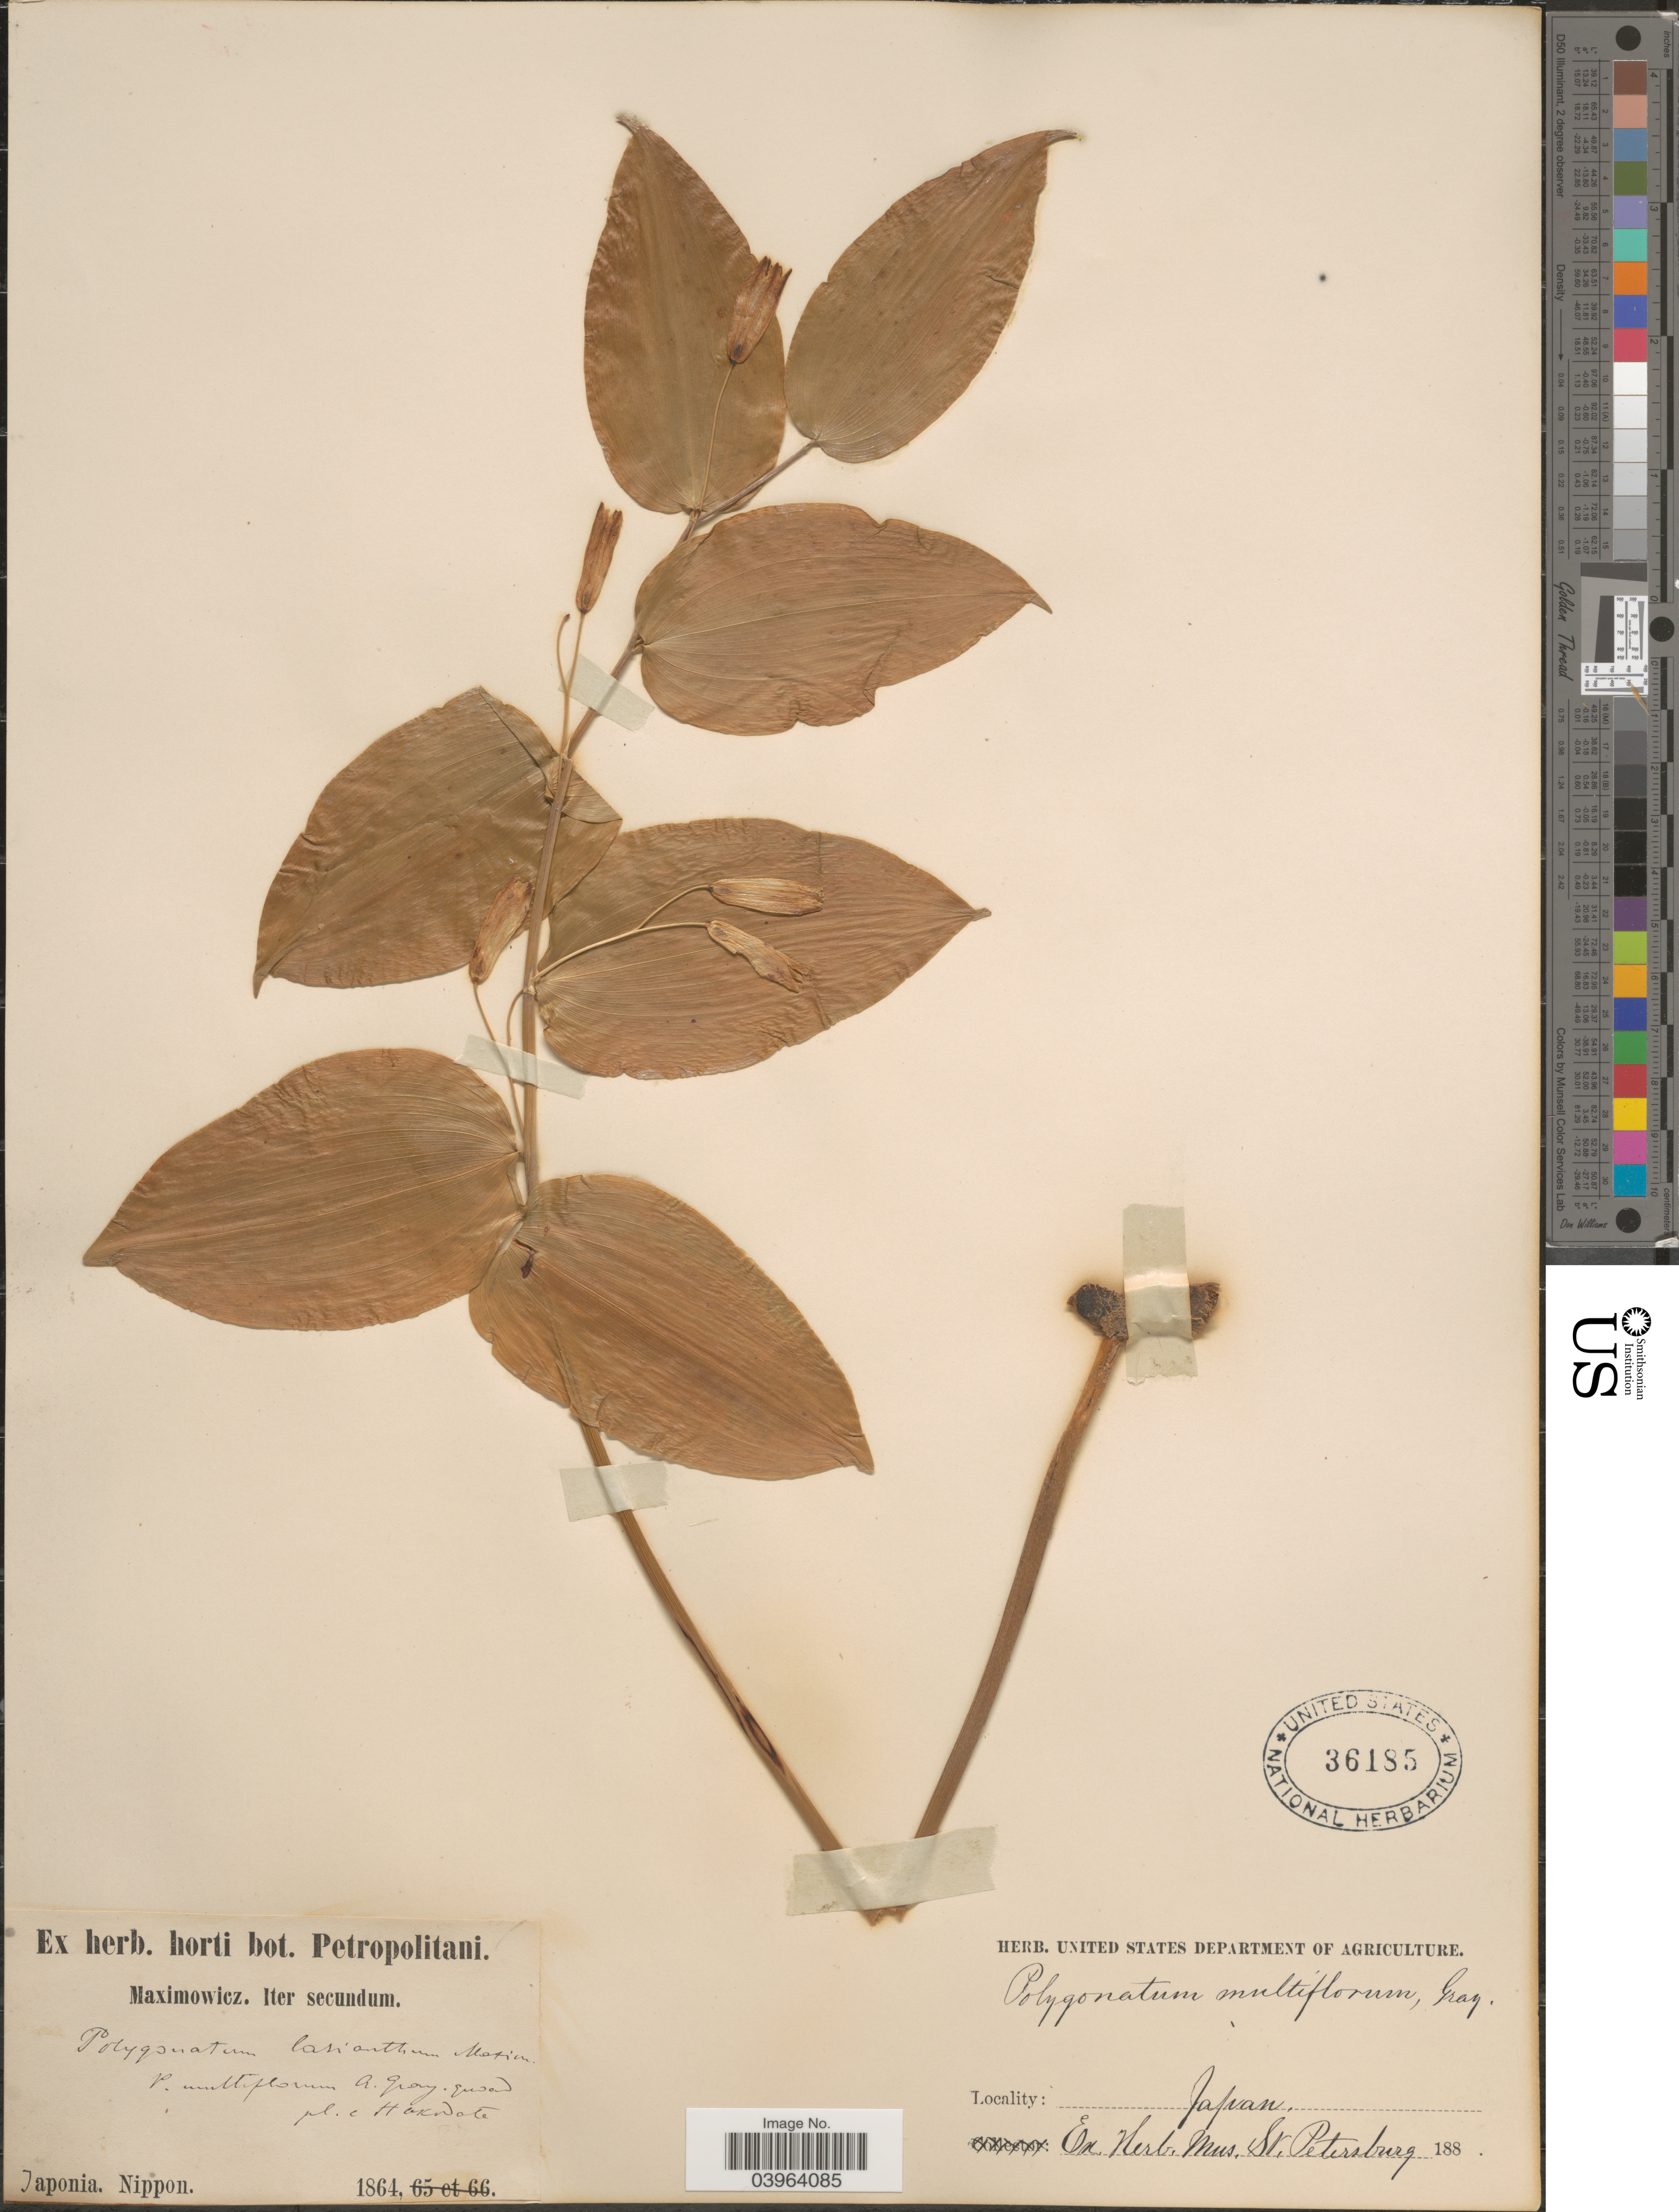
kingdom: Plantae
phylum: Tracheophyta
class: Liliopsida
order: Asparagales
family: Asparagaceae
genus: Polygonatum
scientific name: Polygonatum lasianthum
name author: Maxim.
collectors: Maximowicz, --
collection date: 1864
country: Japan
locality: Nippon.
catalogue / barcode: US 36185